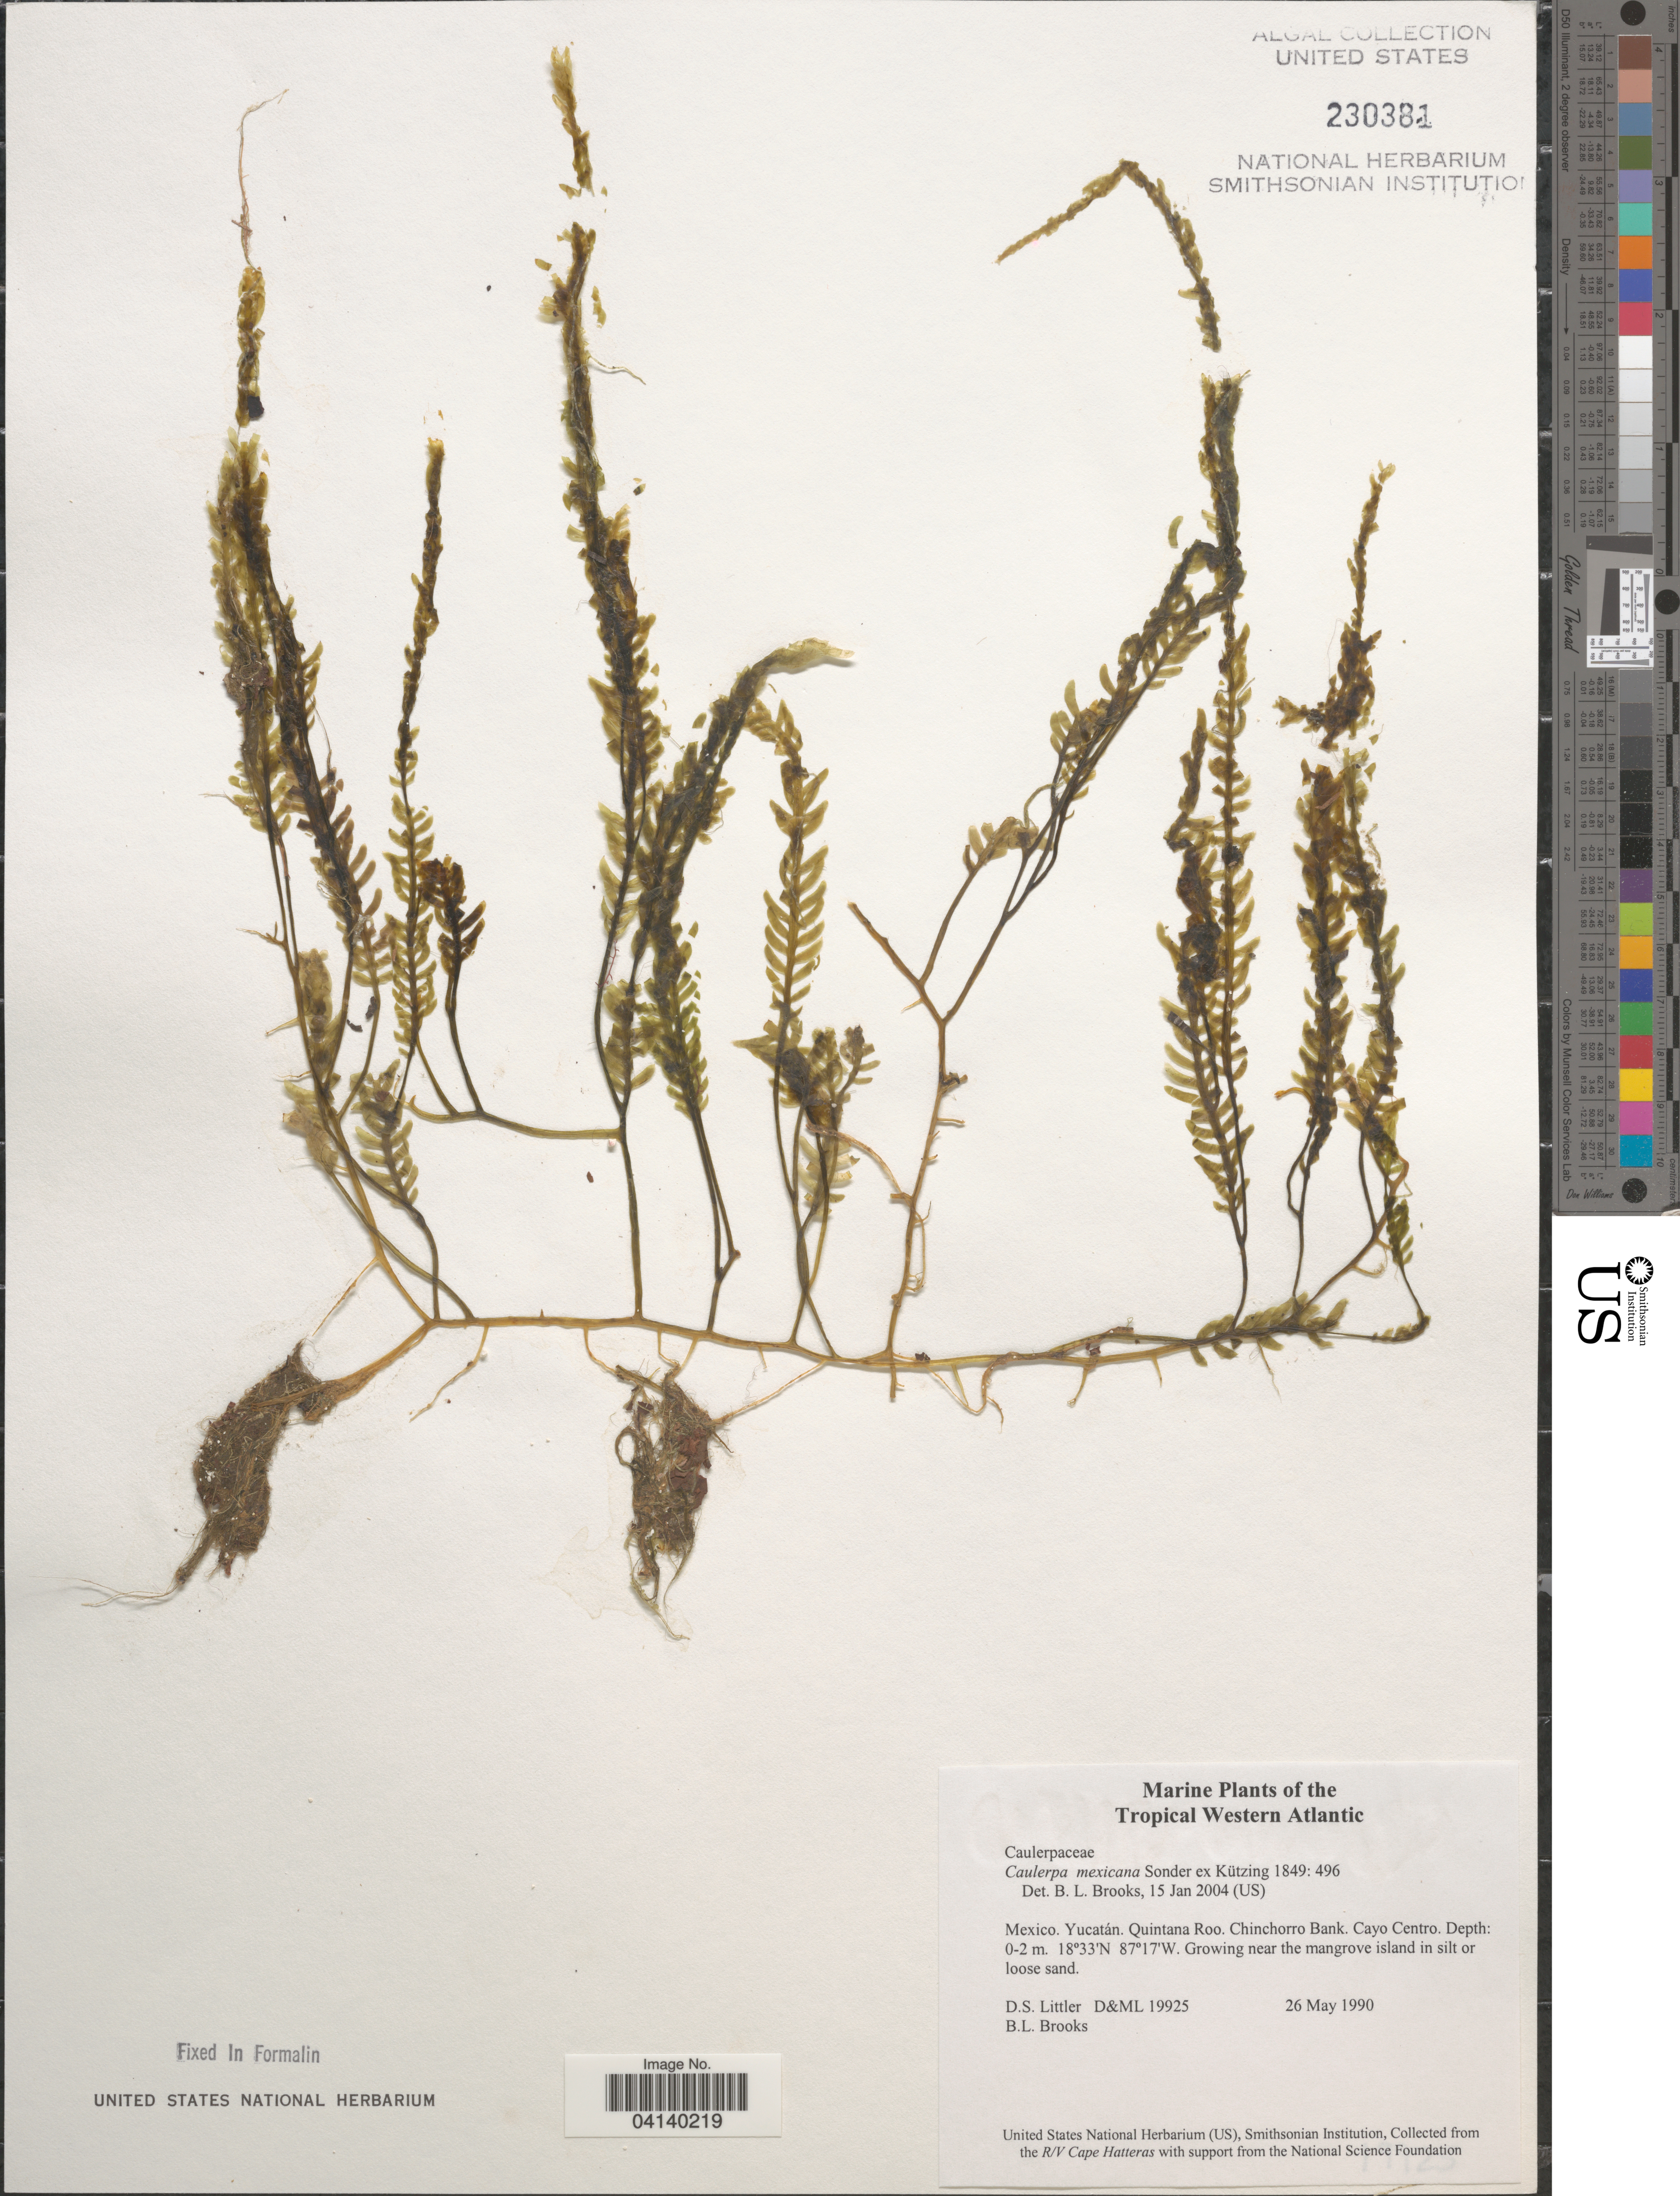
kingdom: Plantae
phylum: Chlorophyta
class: Ulvophyceae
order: Bryopsidales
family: Caulerpaceae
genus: Caulerpa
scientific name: Caulerpa mexicana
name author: Sond. ex Kütz.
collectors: D. S. Littler & B. Brooks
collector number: D&ML19925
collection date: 1990-05-26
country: Mexico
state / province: Yucatán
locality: Tropical Western Atlantic. Quintana Roo. Chinchorro Banks, Cayo Centro.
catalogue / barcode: US 230381